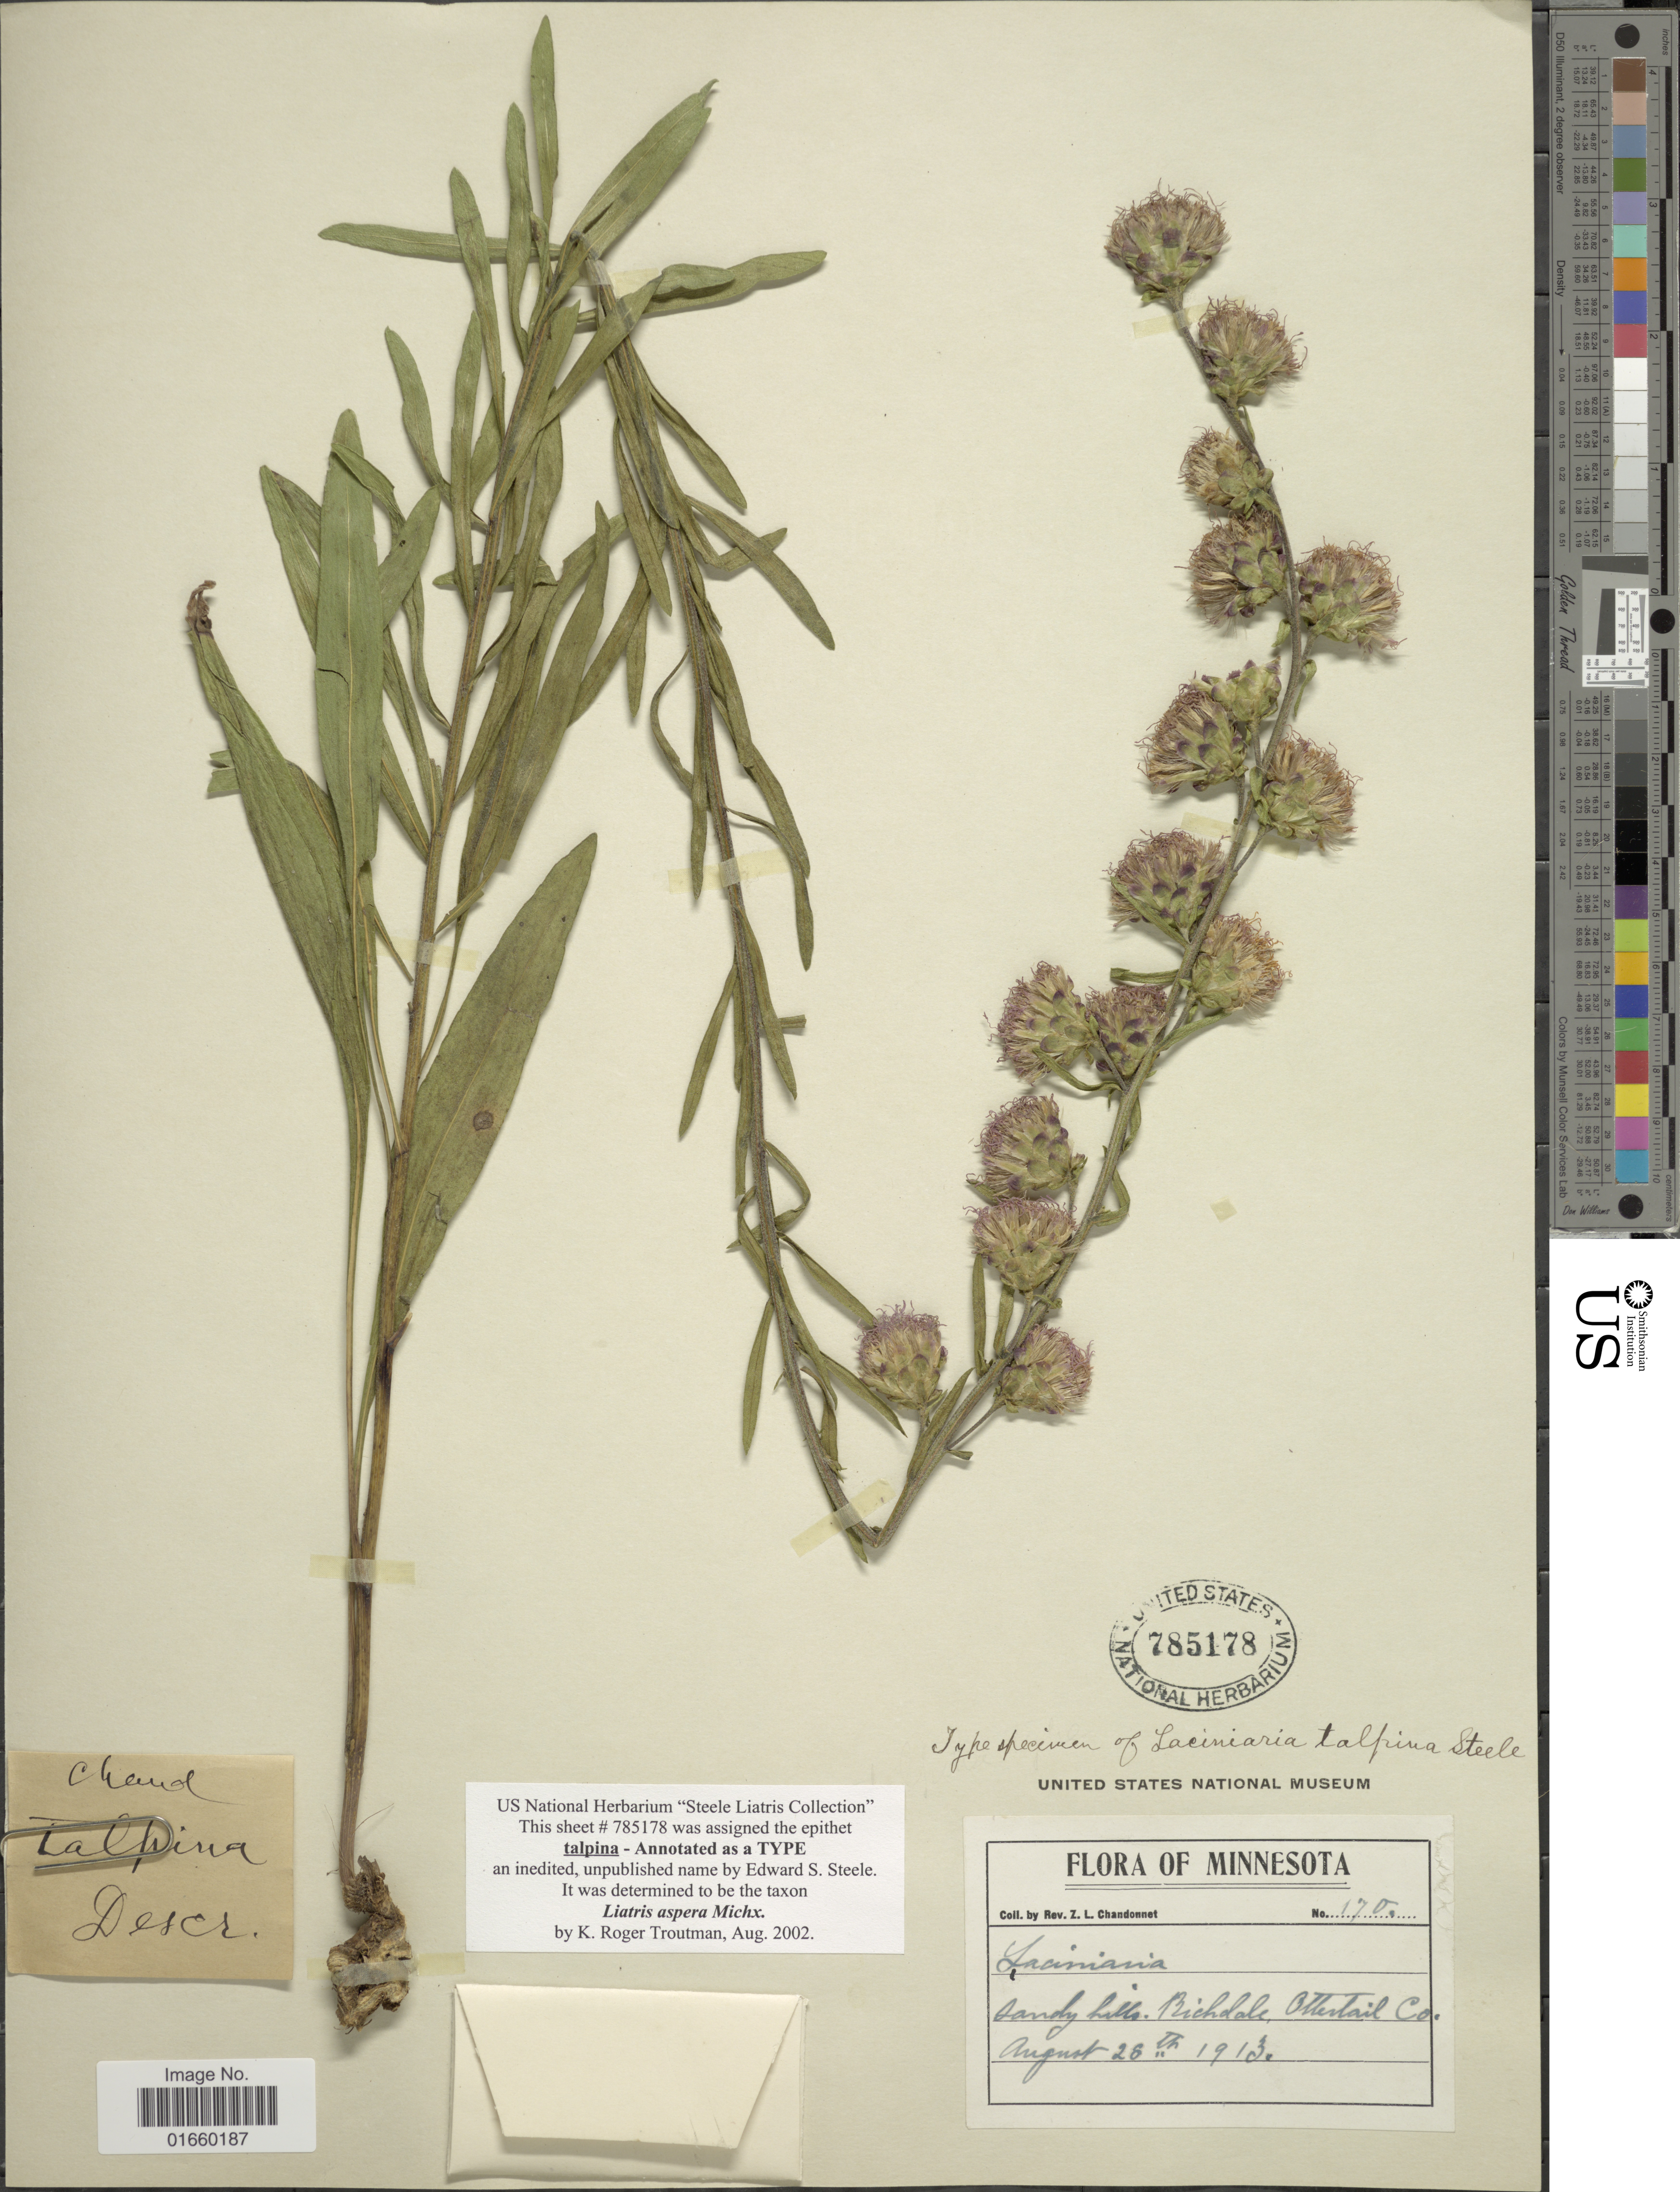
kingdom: Plantae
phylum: Tracheophyta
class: Magnoliopsida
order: Asterales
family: Asteraceae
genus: Liatris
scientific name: Liatris aspera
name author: Michx.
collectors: Z. Chandonnet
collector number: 170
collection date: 1913-08-26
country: United States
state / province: Minnesota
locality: Sandy hills, Richdale, Otter tail Co.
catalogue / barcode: US 785178